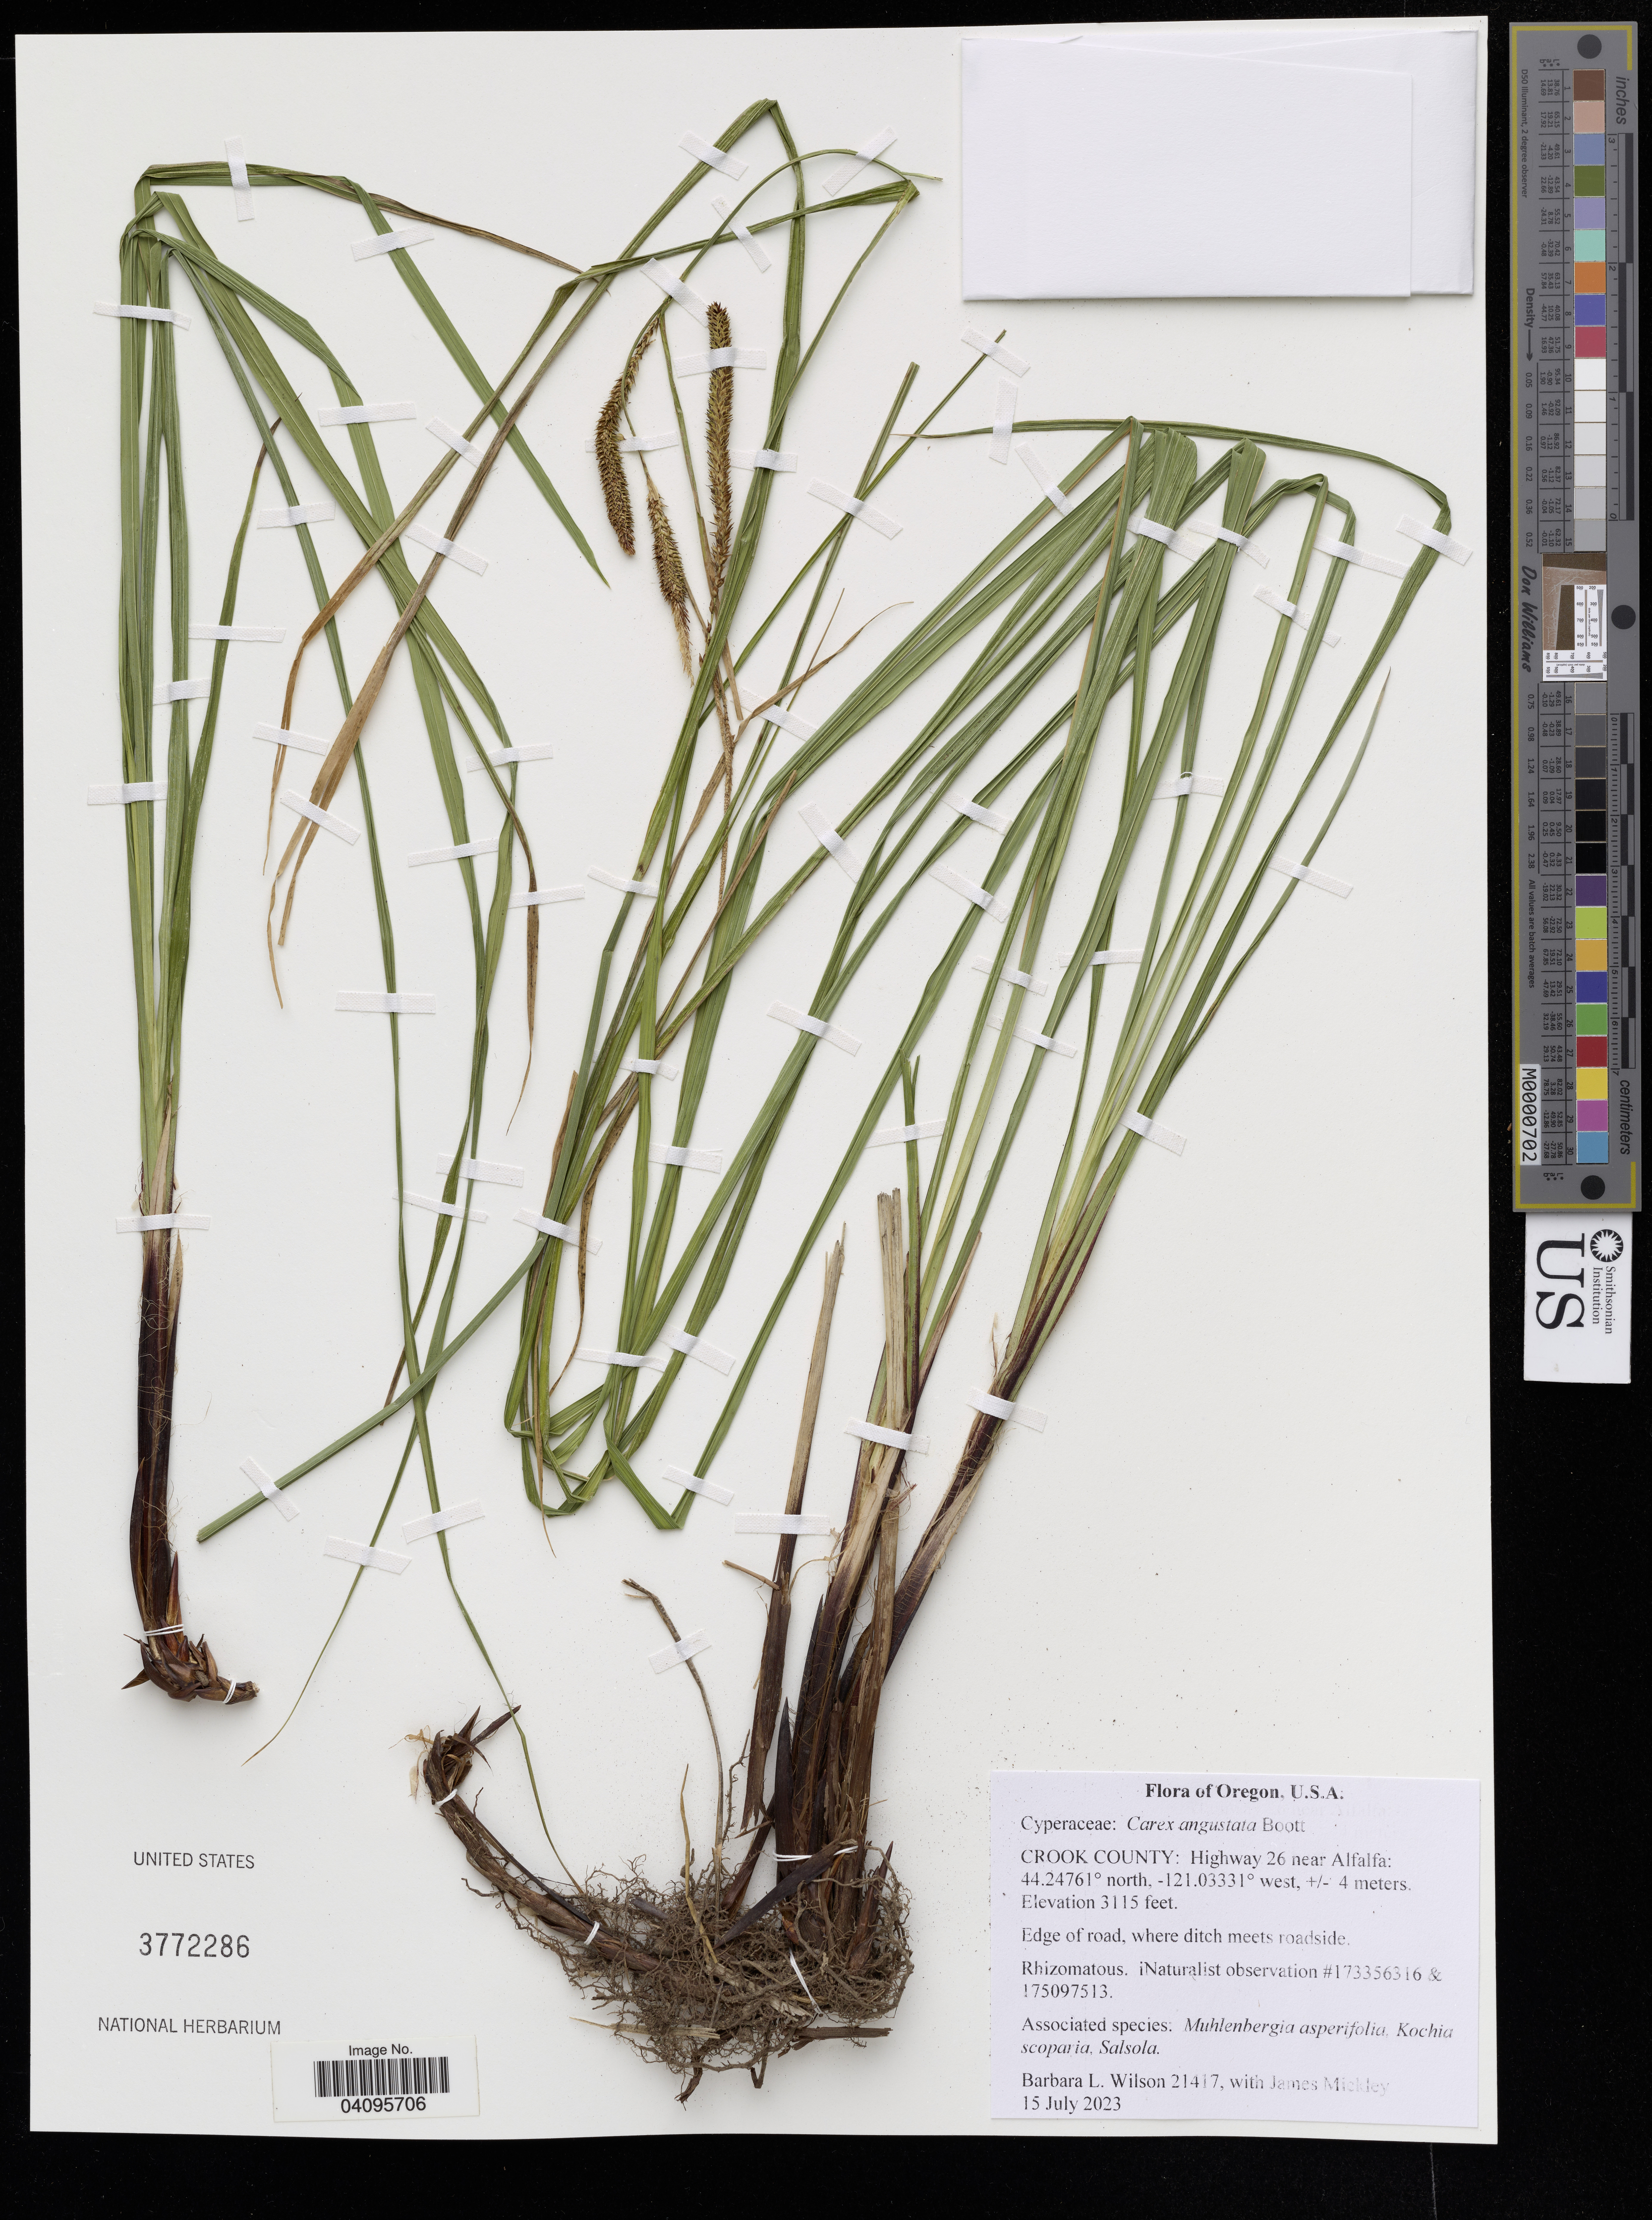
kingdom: Plantae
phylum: Tracheophyta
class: Liliopsida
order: Poales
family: Cyperaceae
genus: Carex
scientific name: Carex angustata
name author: Boott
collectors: B. L. Wilson & J. Mickley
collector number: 21417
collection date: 2023-07-15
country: United States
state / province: Oregon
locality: Oregon, U. S. A. Crook Country: Highway 26 near Alfalfa: +/- 4 meters.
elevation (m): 949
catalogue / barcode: US 3772286